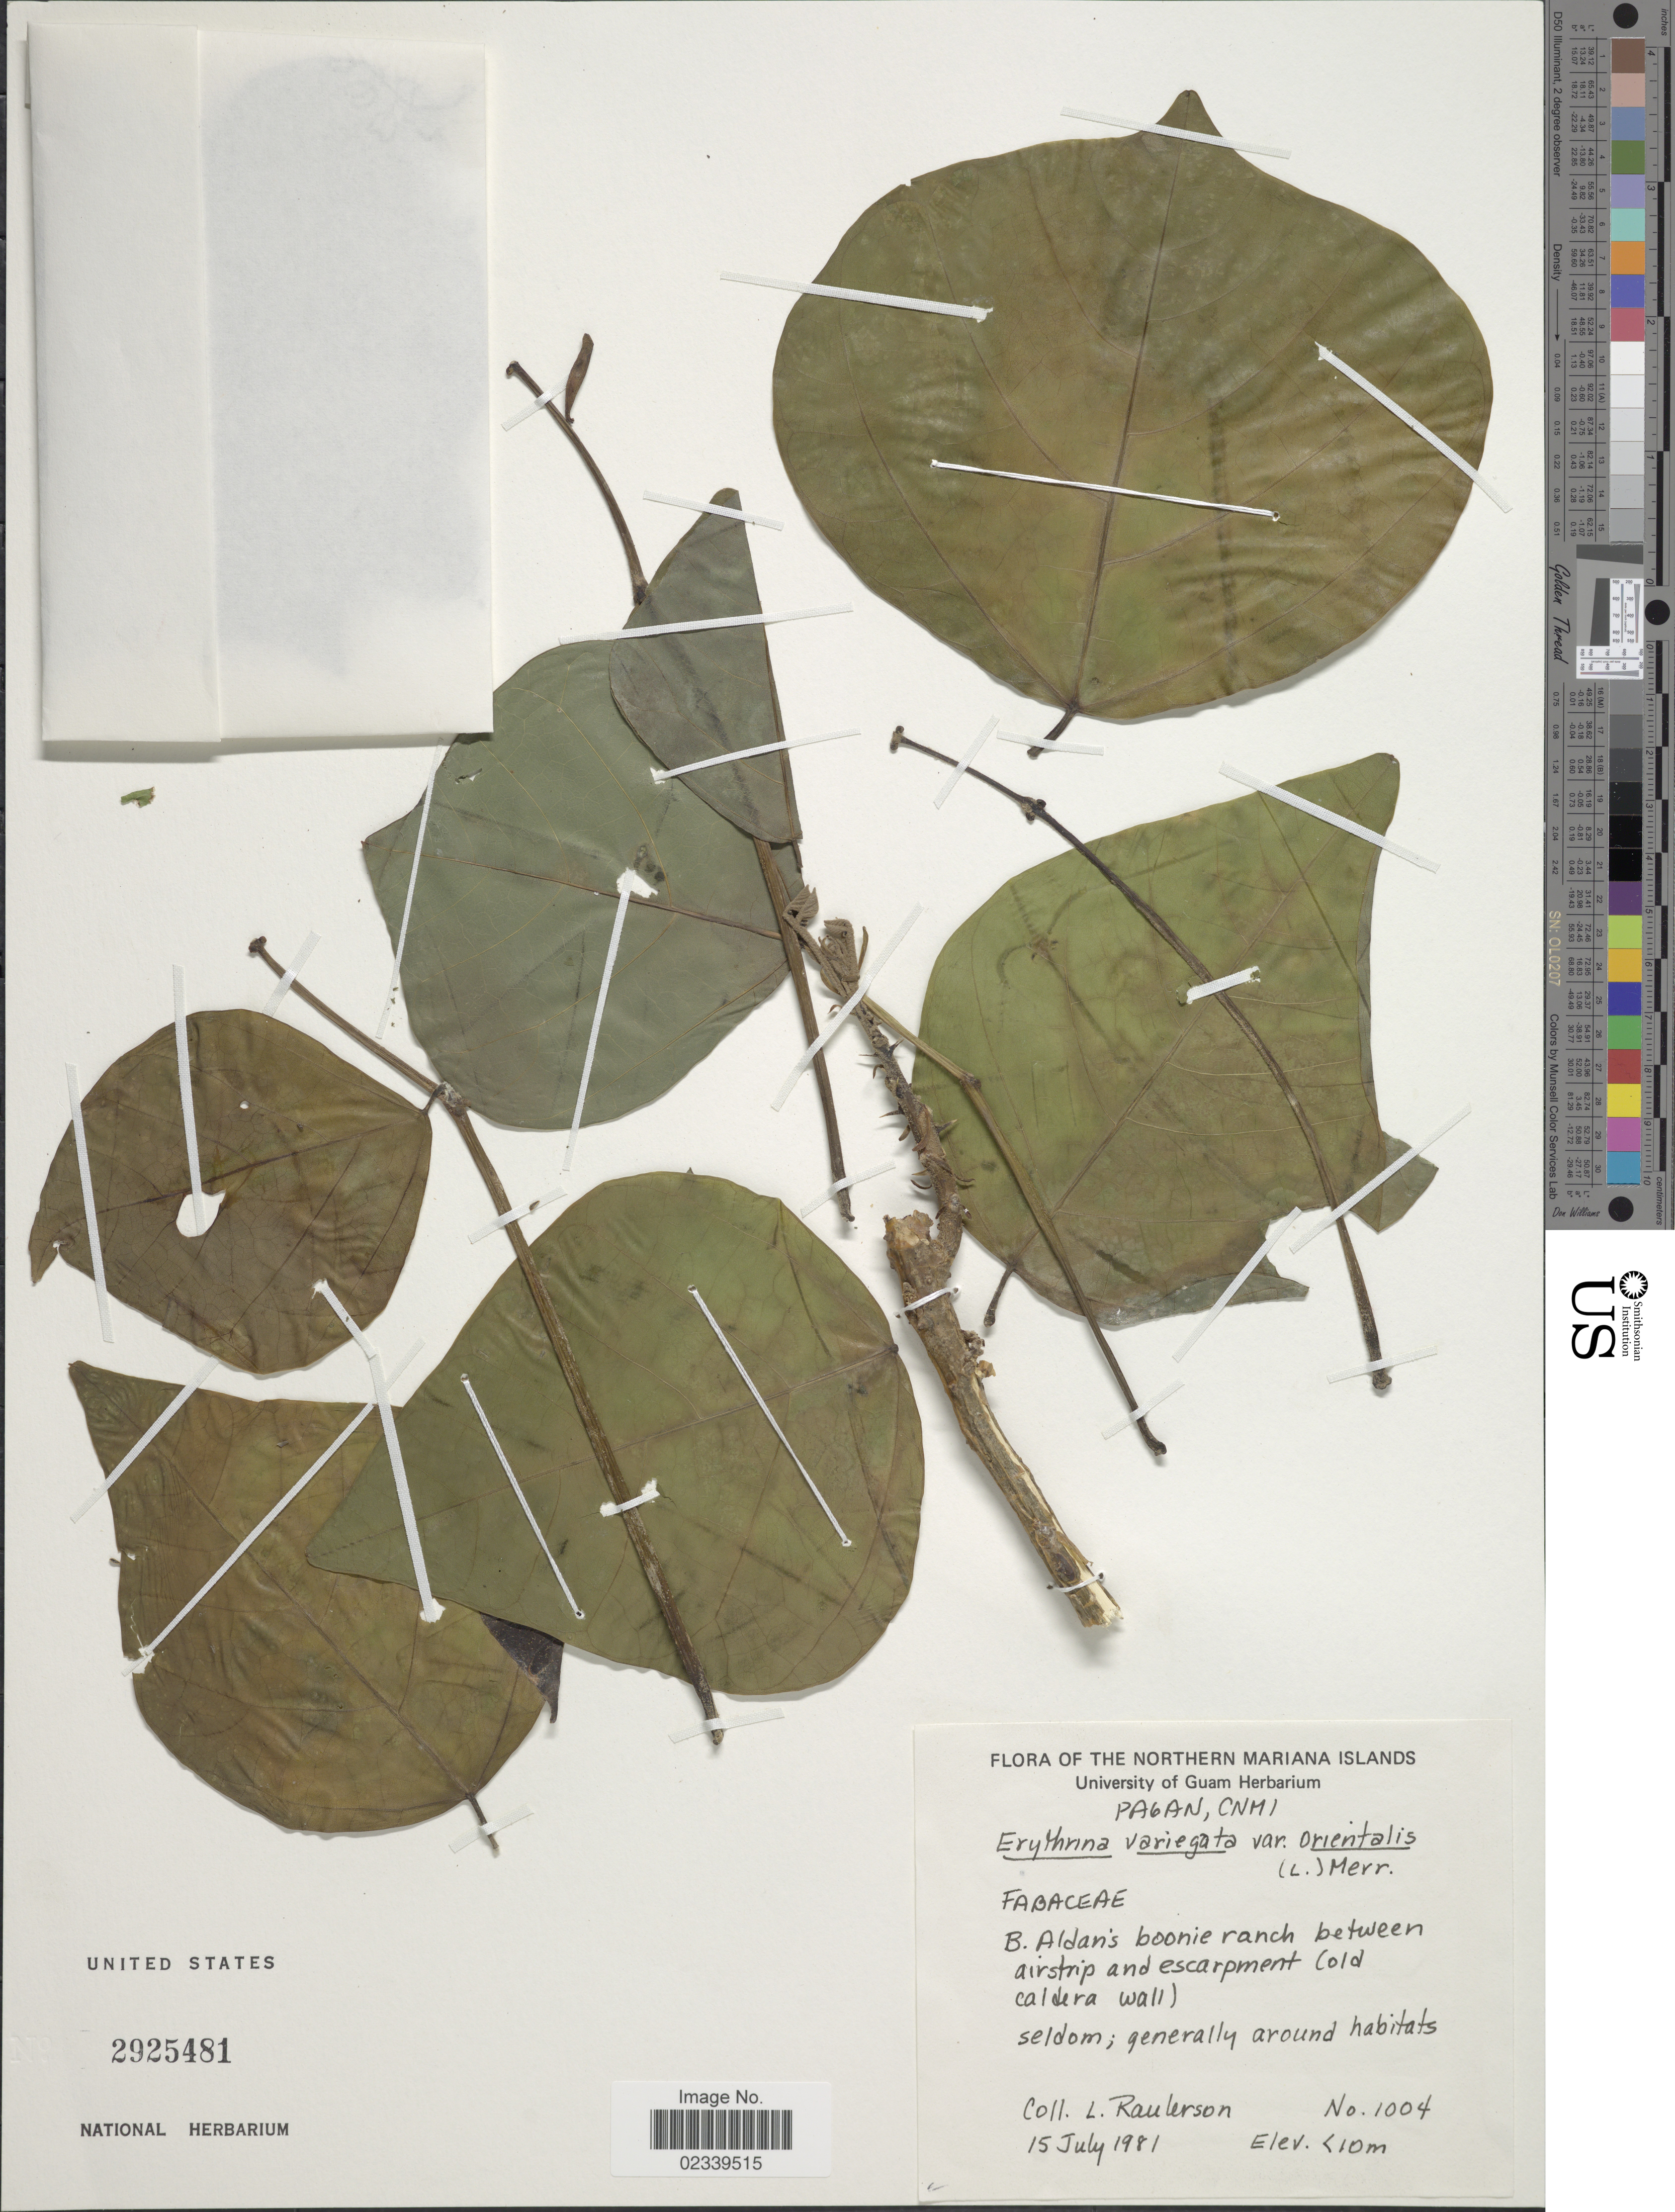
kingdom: Plantae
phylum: Tracheophyta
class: Magnoliopsida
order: Fabales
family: Fabaceae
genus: Erythrina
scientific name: Erythrina variegata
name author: L.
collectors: L. Raulerson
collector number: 1004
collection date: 1981-07-15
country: Northern Mariana Islands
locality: The Northern Mariana Islands, Pagan, CNMI, B. Aldan's boonie ranch between airstroip and escarpment (old caldera wall)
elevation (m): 10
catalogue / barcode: US 2925481